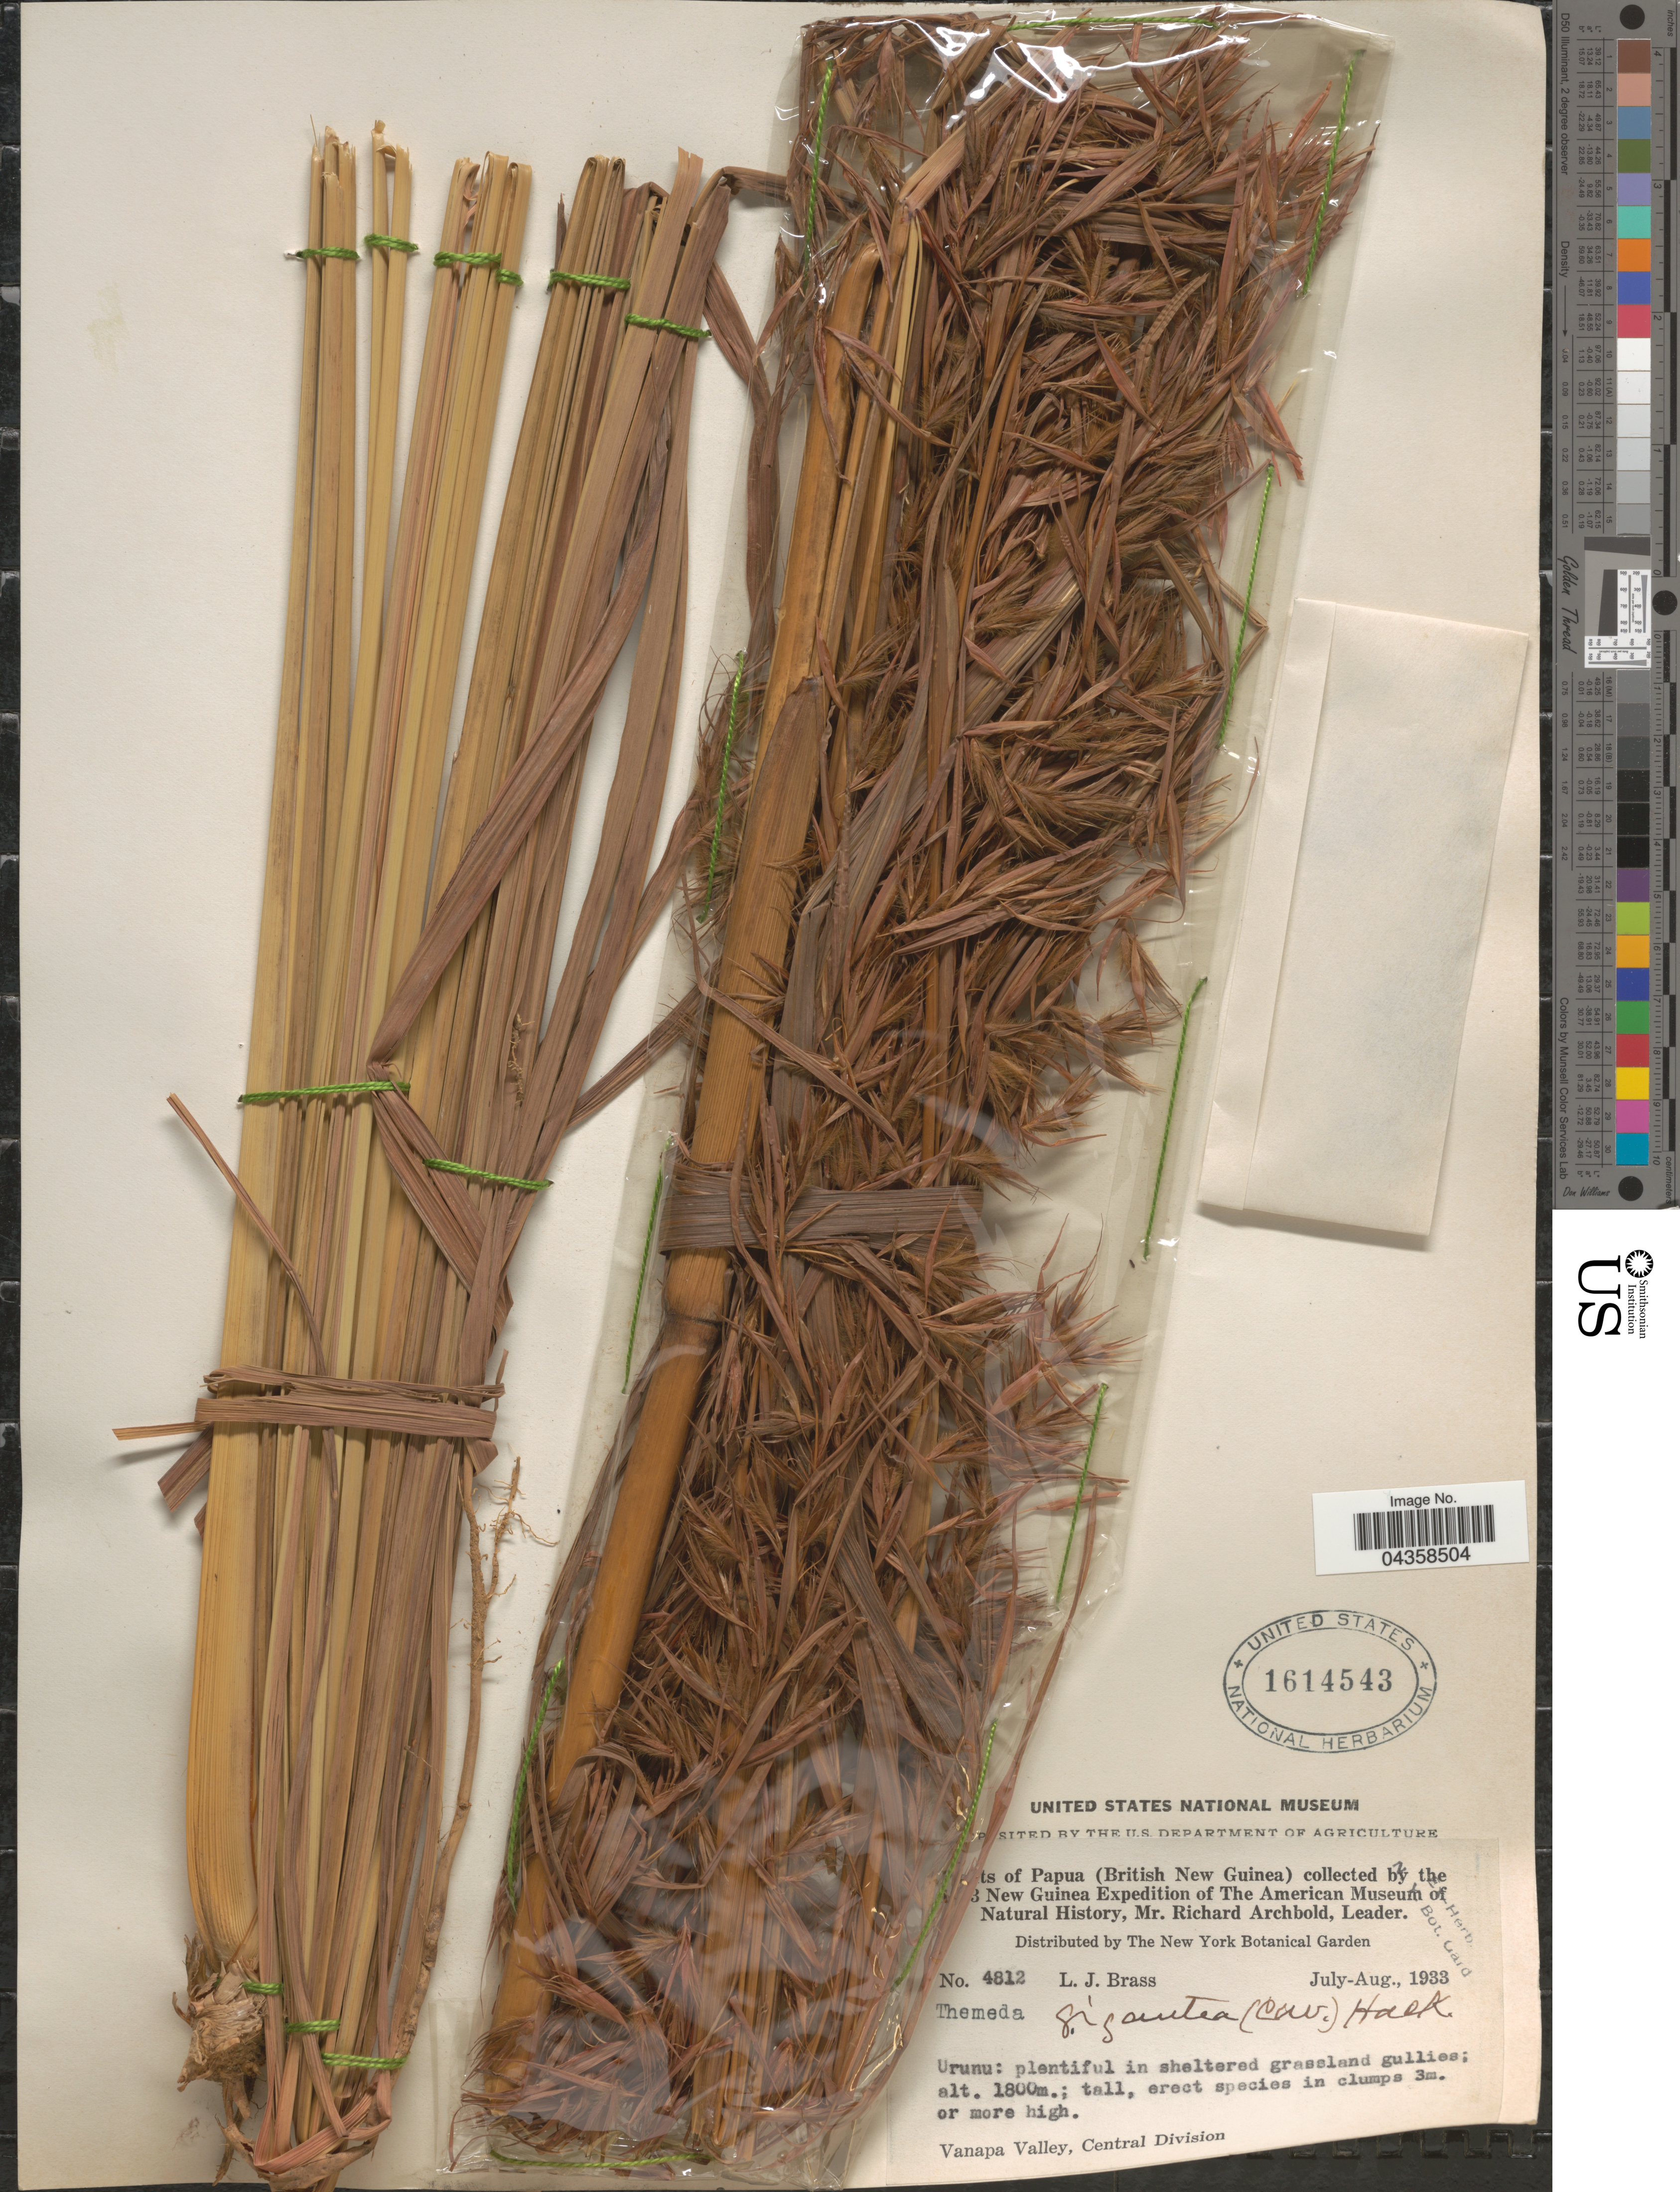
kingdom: Plantae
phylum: Tracheophyta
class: Liliopsida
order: Poales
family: Poaceae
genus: Themeda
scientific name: Themeda gigantea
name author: Hack.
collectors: L. J. Brass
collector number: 4812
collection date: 1933-07/1933-08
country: Papua New Guinea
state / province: Central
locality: Papua (British New Guinea). [illegible text]3 New Guinea Expedition of The American Museum of Natural History. Urunu: plentiful in sheltered grassland gullies. Vanapa Valley, Central Division.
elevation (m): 1800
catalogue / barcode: US 1614543